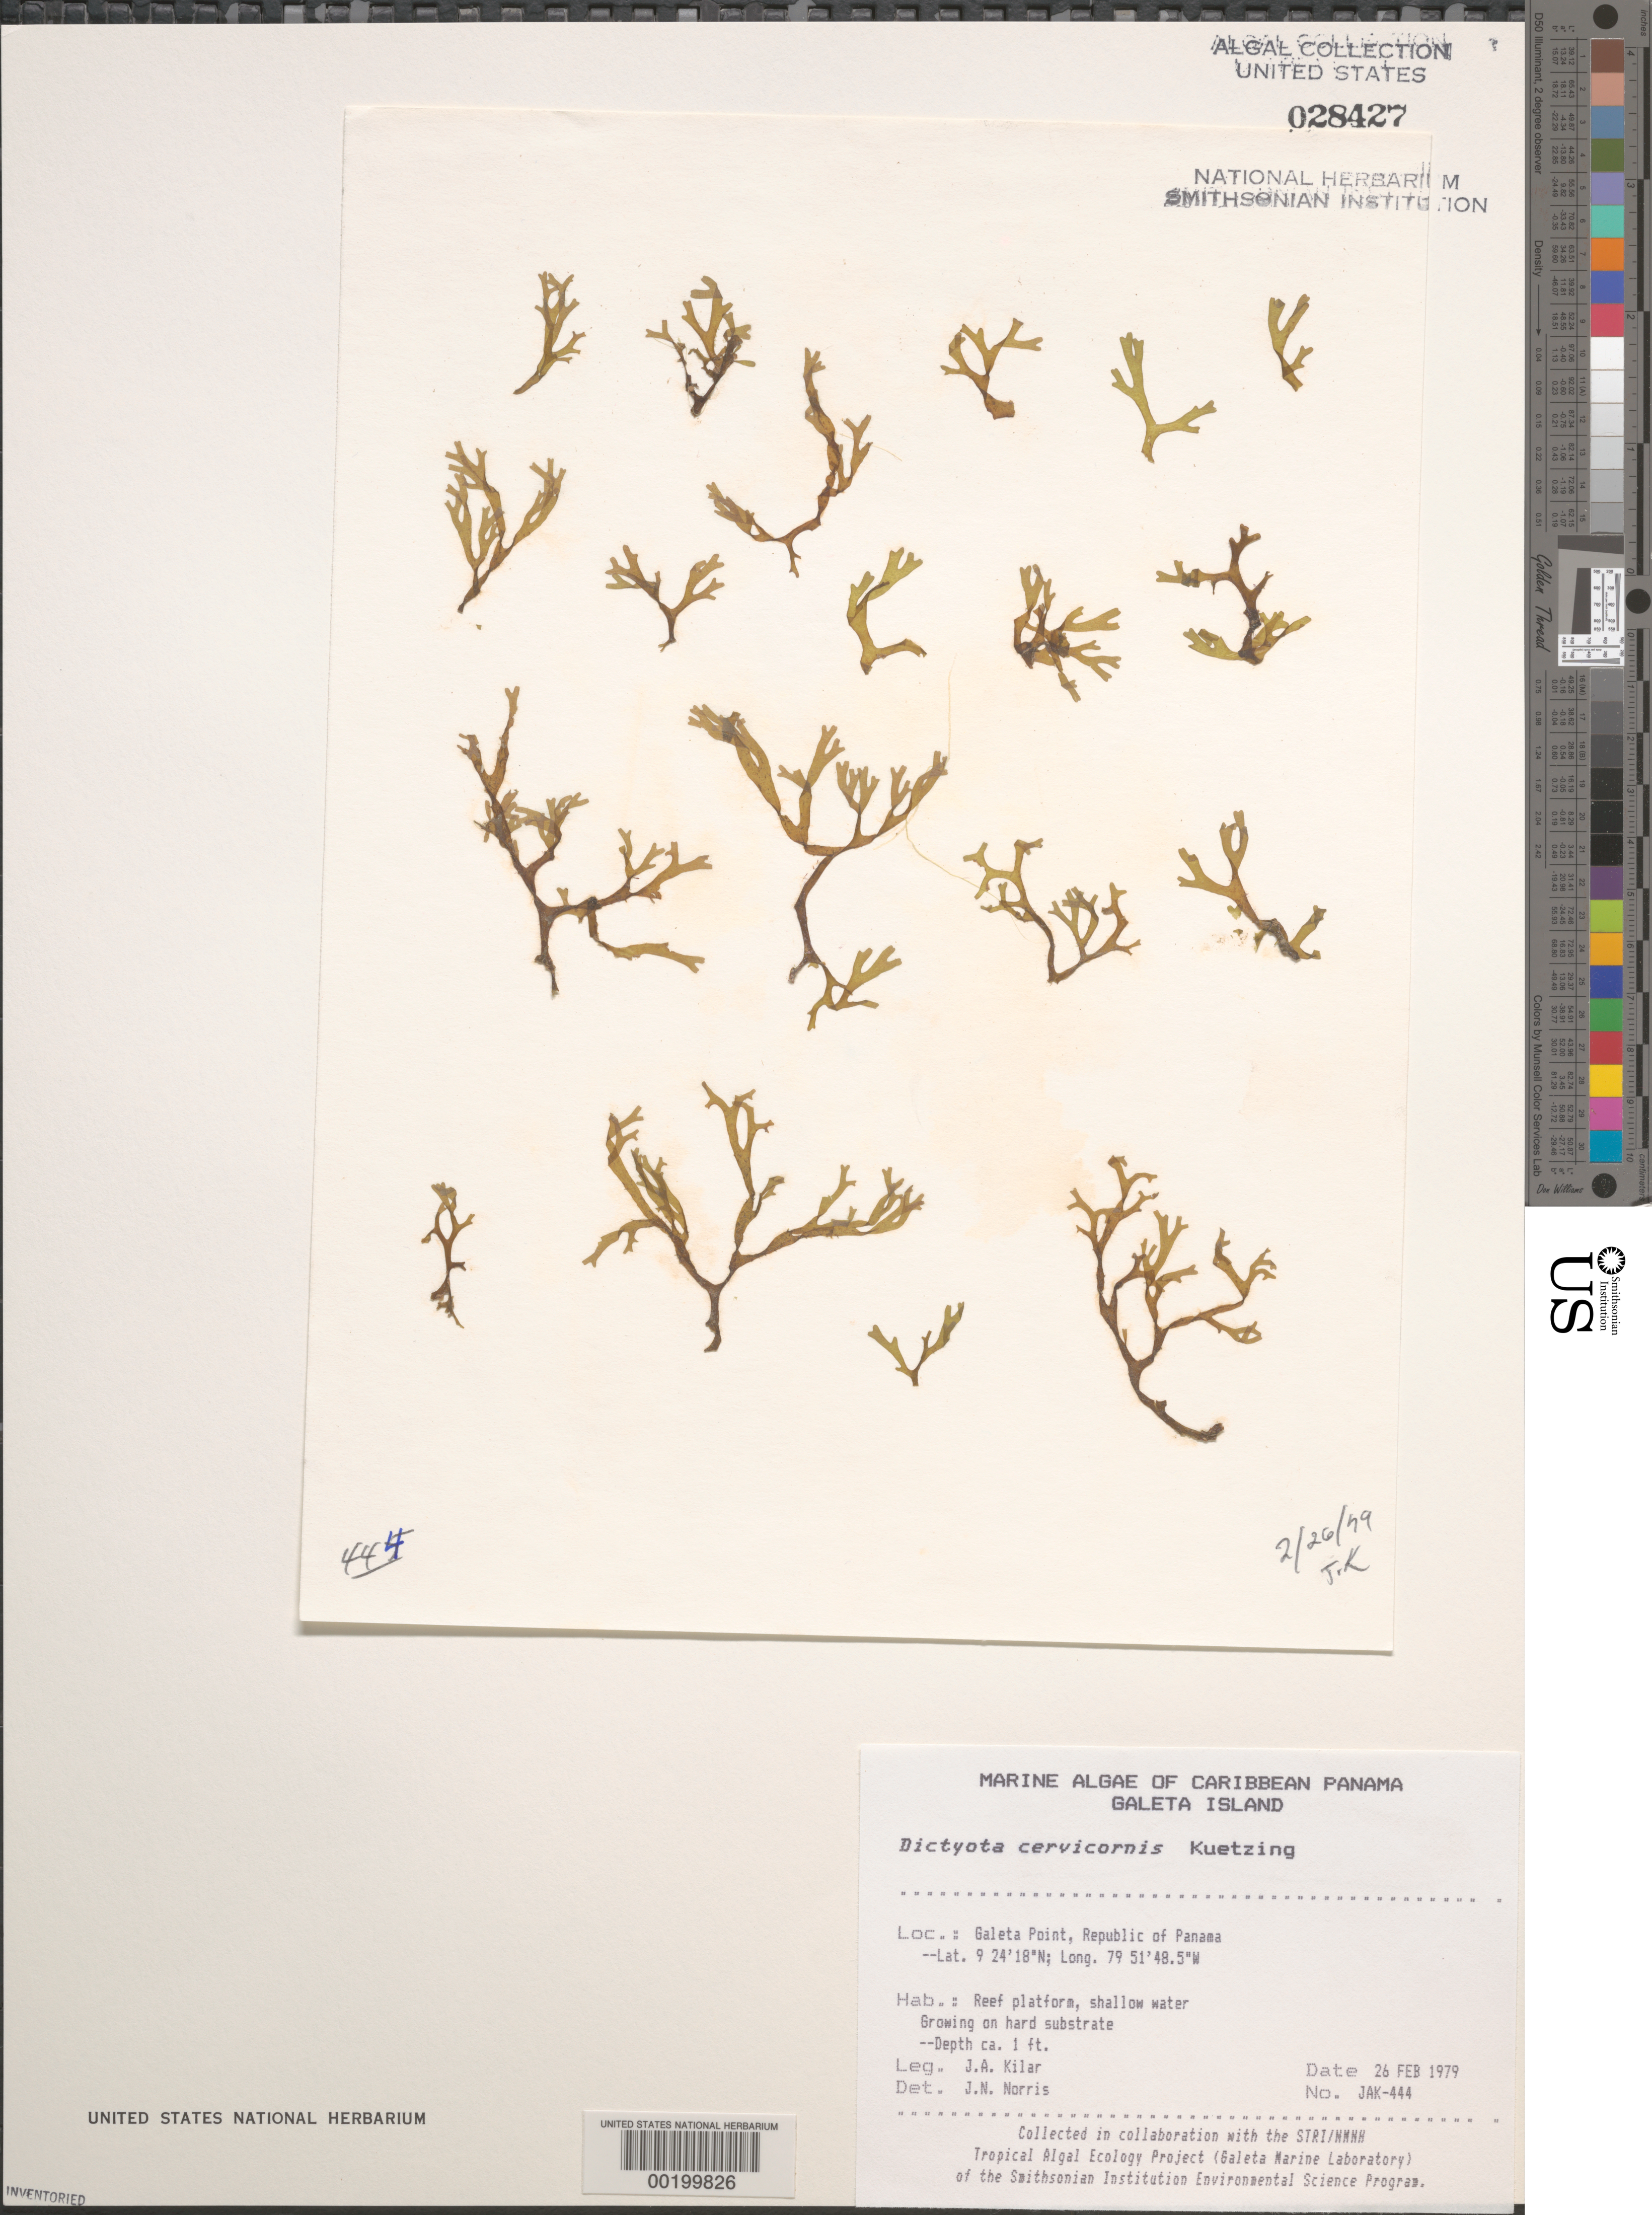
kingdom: Chromista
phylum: Ochrophyta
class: Phaeophyceae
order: Dictyotales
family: Dictyotaceae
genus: Dictyota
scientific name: Dictyota cervicornis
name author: Kütz.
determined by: Norris, James N.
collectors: J. A. Kilar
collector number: JAK-444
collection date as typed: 26 Feb 1979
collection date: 1979-02-26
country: Panama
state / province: Colón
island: Galeta Island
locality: Galeta Point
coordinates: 9 24' 18" N, 79 51' 48.5" W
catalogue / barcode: US 28427